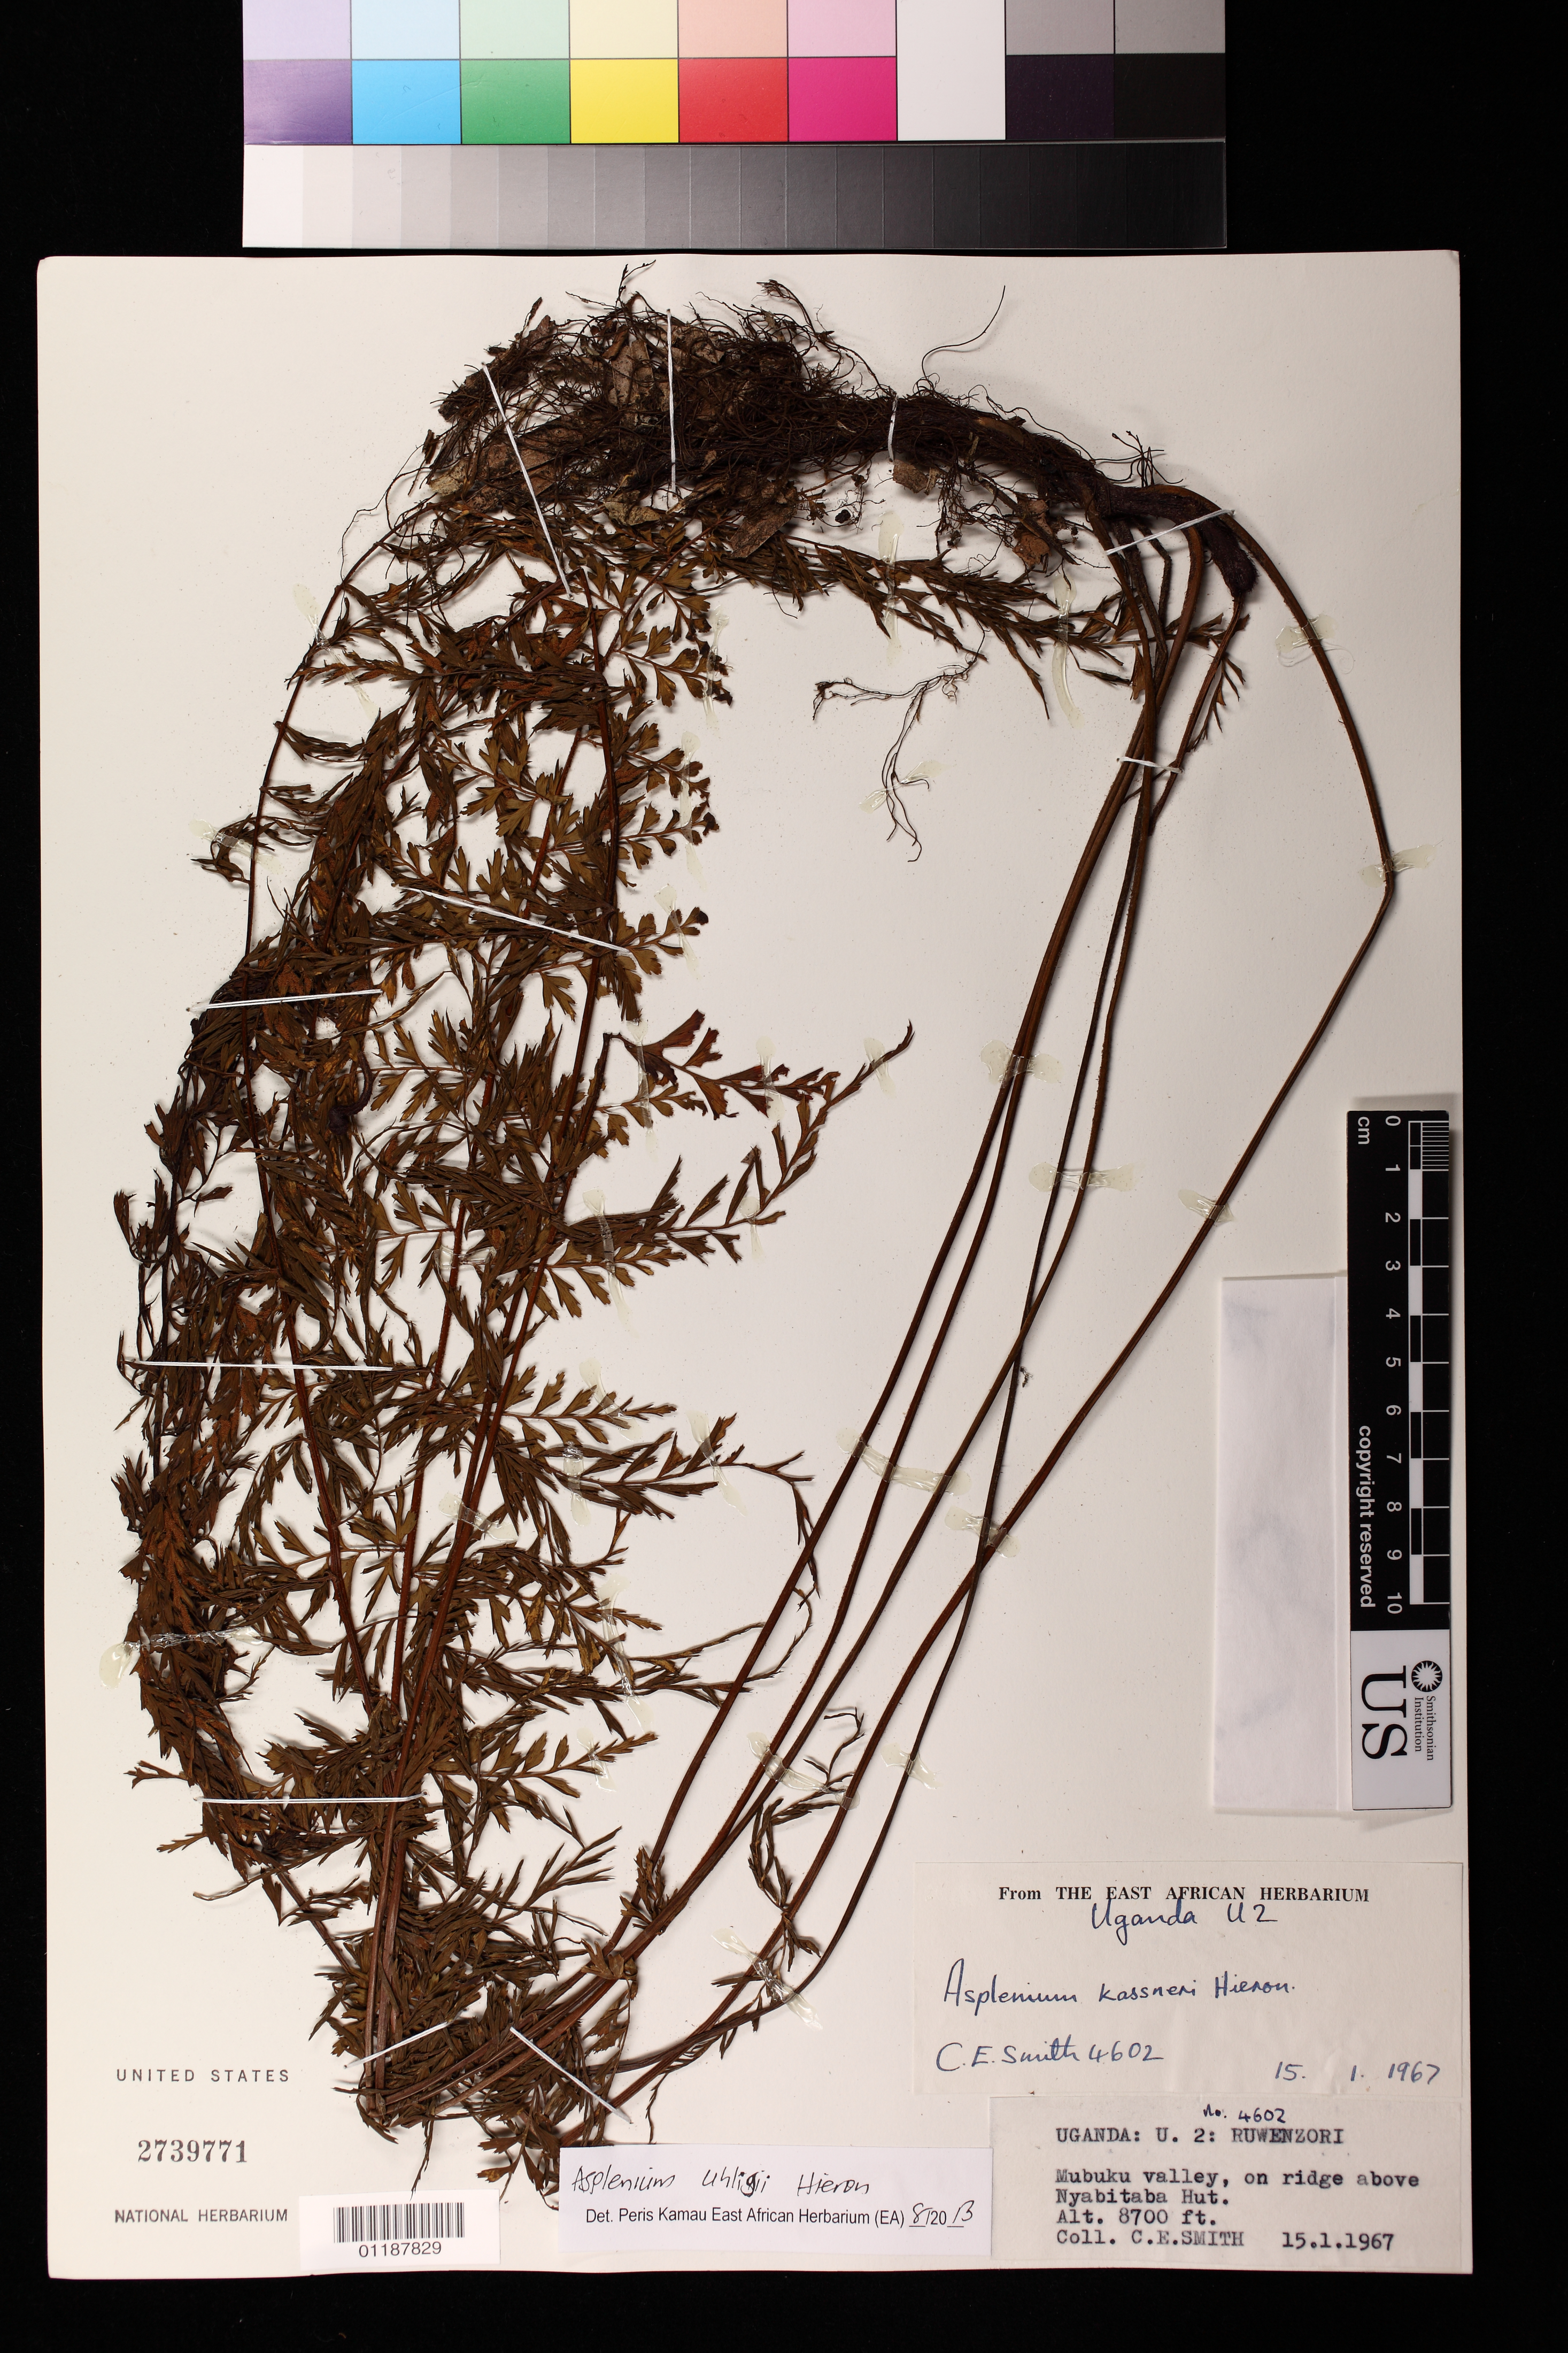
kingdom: Plantae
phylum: Tracheophyta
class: Polypodiopsida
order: Polypodiales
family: Aspleniaceae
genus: Asplenium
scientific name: Asplenium uhligii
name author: Hieron.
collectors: C. E. Smith Jr.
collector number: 4602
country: Uganda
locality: Ruwenzori,m U2, Mubuku Valley, on ridge above Nyabitabsa Hut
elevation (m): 2652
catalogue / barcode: US 2739771